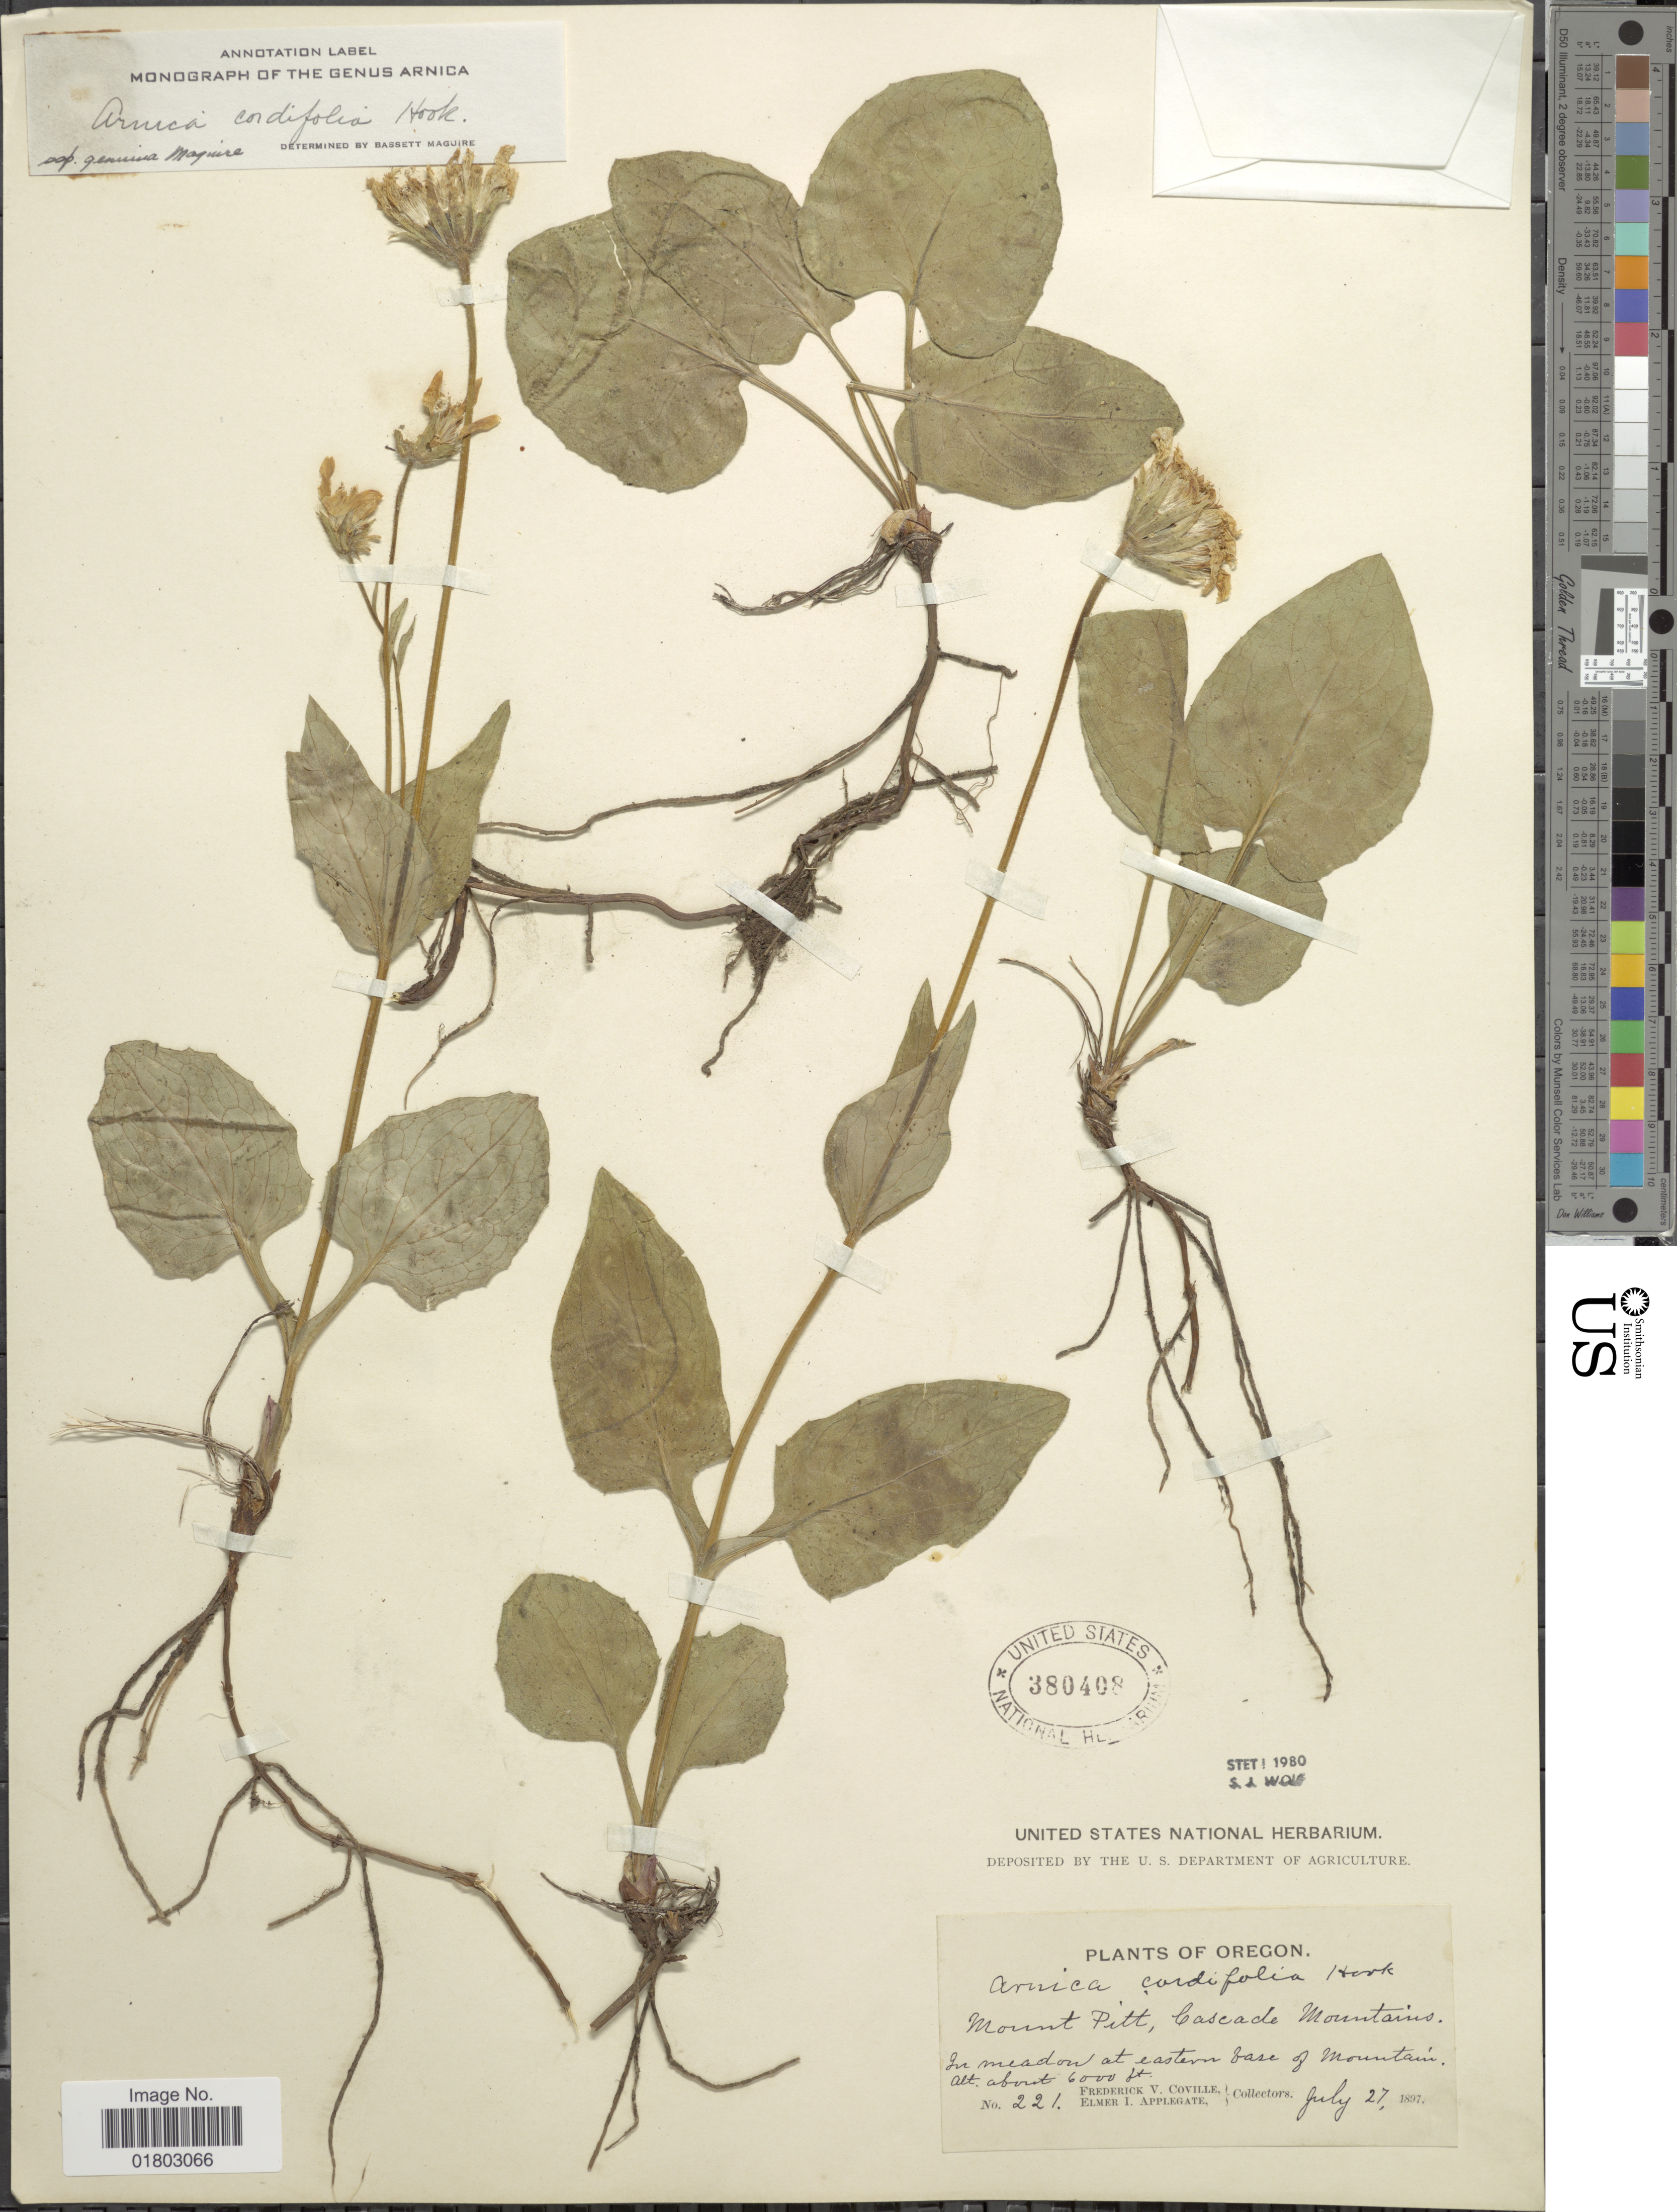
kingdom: Plantae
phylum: Tracheophyta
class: Magnoliopsida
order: Asterales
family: Asteraceae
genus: Arnica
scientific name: Arnica cordifolia subsp. genuina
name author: Maguire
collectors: F. V. Coville & E. I. Applegate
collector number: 221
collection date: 1894-07-27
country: United States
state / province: Oregon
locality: Mount Pitt, Cascade Mountains. In meadow at eastern base of mountain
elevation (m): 1829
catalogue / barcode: US 380408